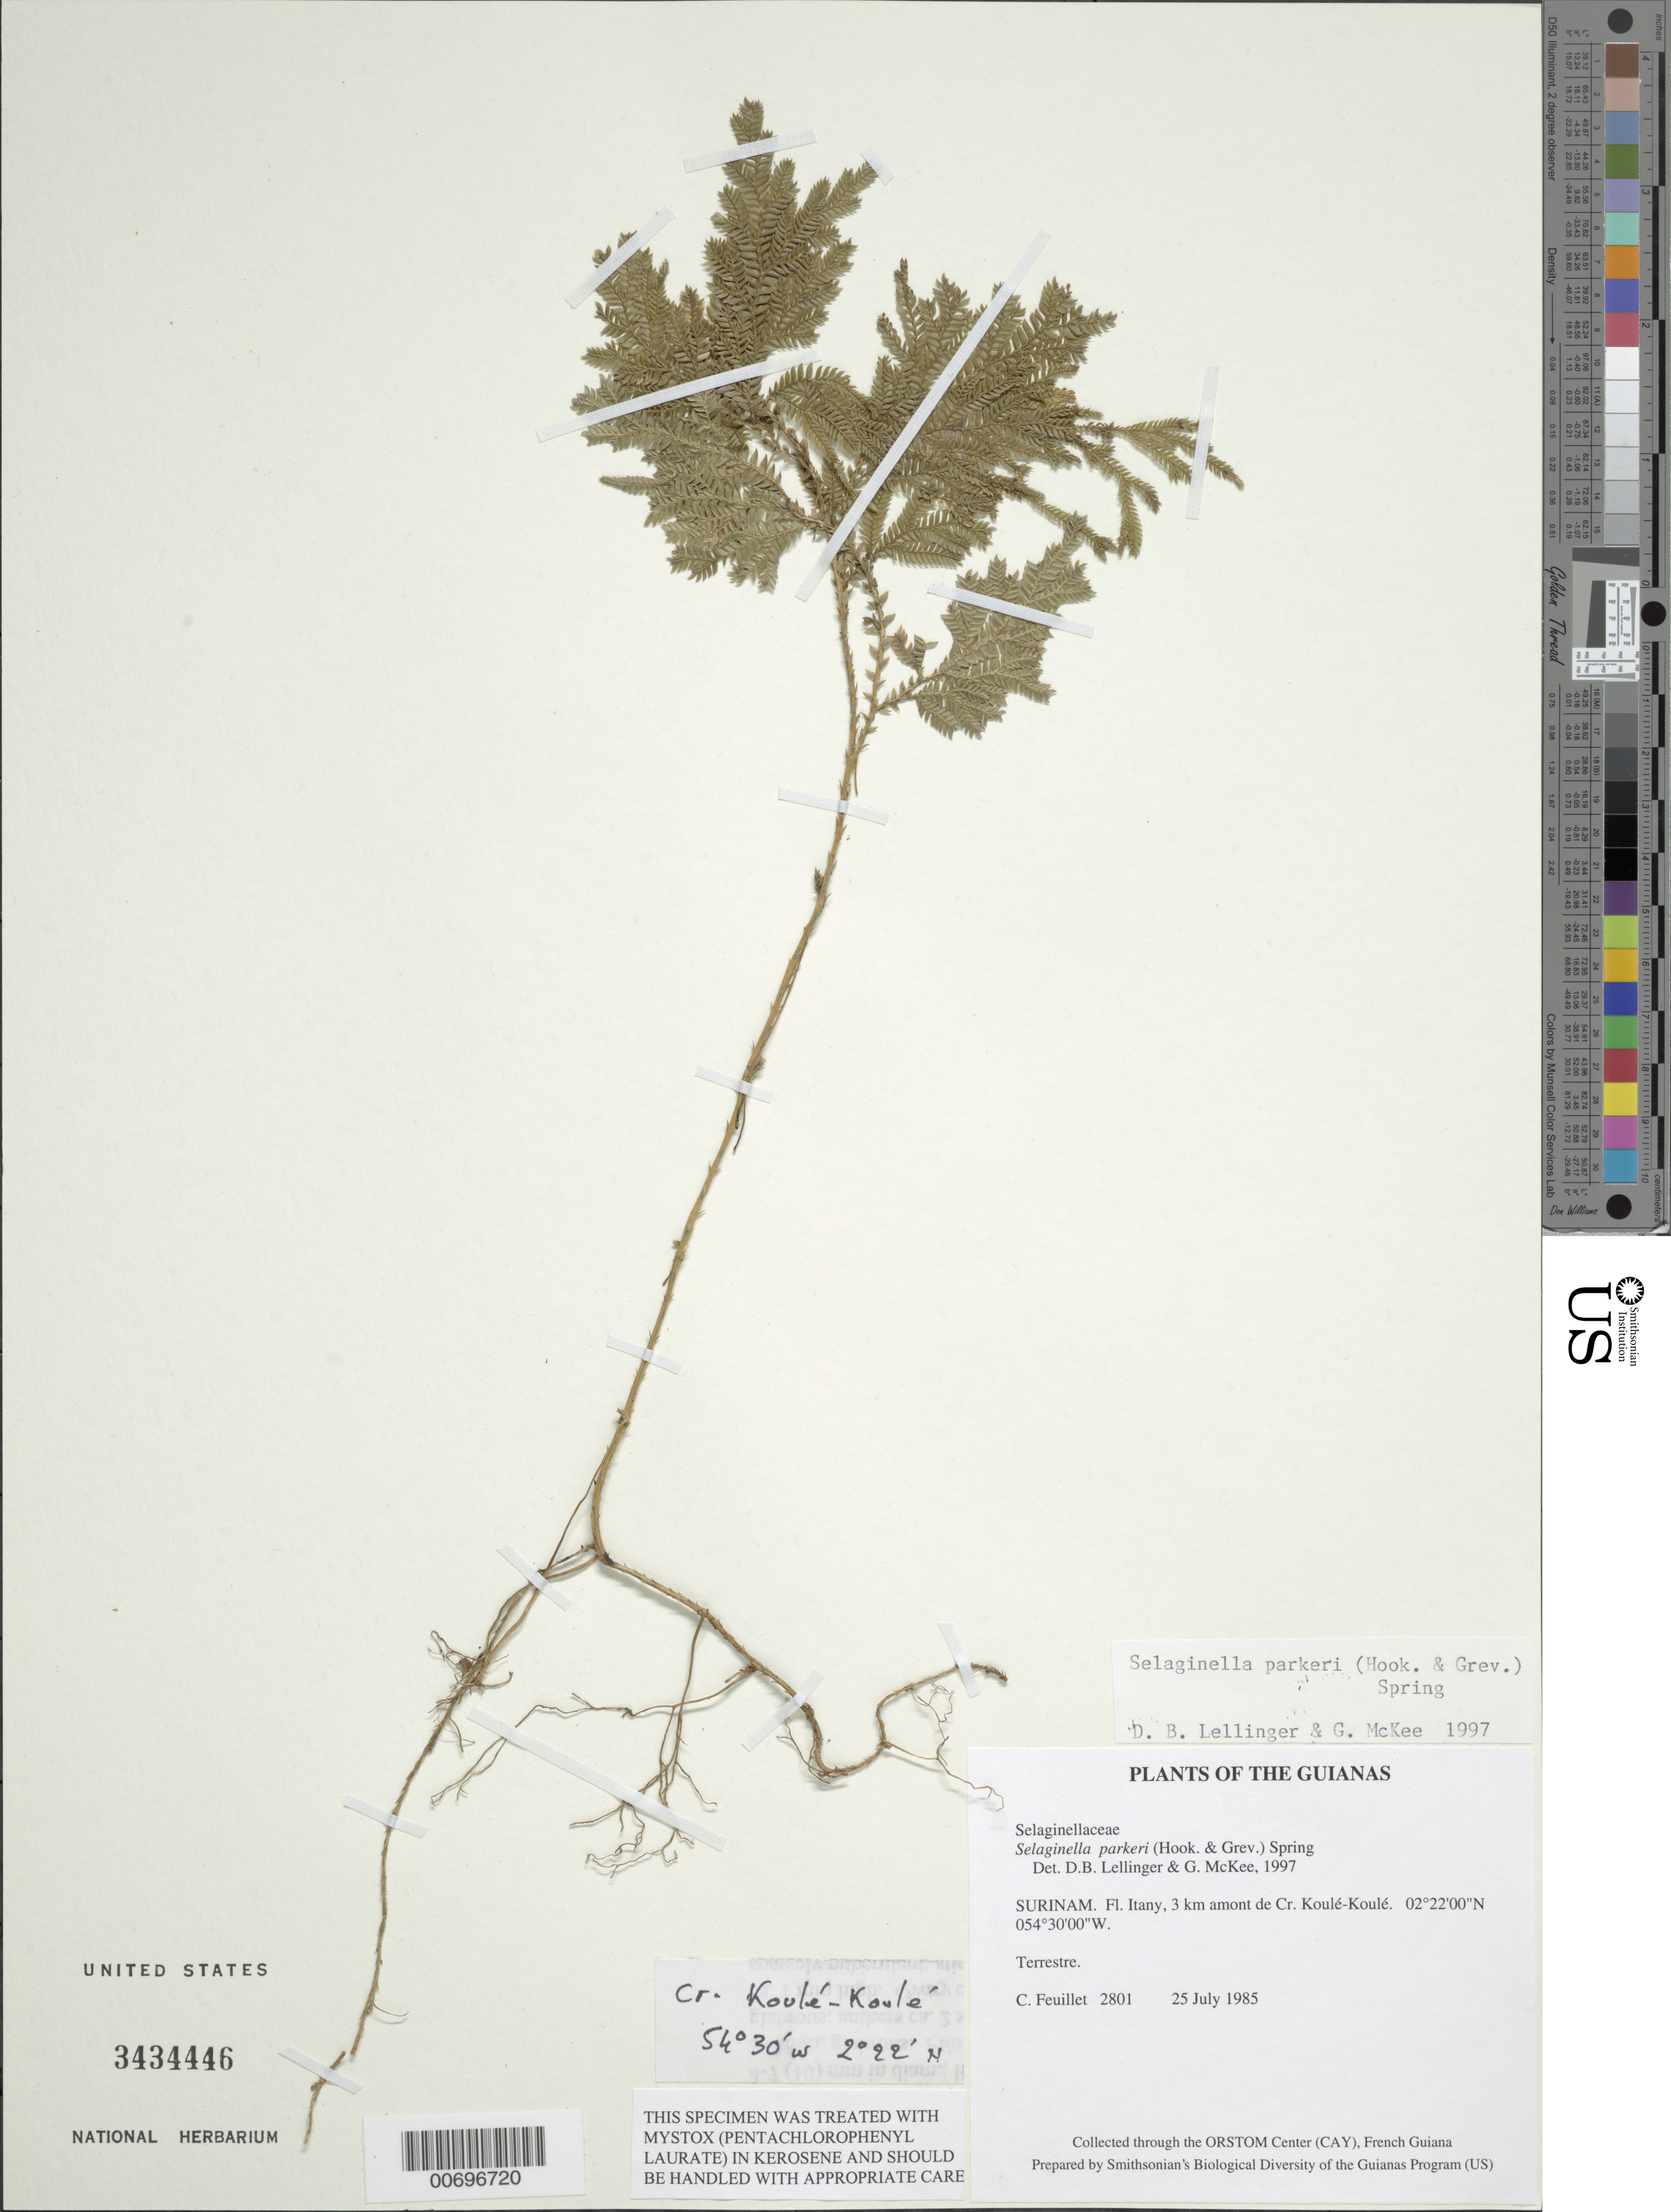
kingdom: Plantae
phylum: Tracheophyta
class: Lycopodiopsida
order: Selaginellales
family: Selaginellaceae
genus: Selaginella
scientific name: Selaginella parkeri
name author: (Hook. & Grev.) Spring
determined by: Lellinger, D. B.; McKee, G. S.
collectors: C. Feuillet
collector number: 2801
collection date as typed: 25 Jul 1985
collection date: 1985-07-25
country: Suriname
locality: Litani R., 3 km amont de Cr. Koulé-Koulé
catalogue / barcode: US 3434446